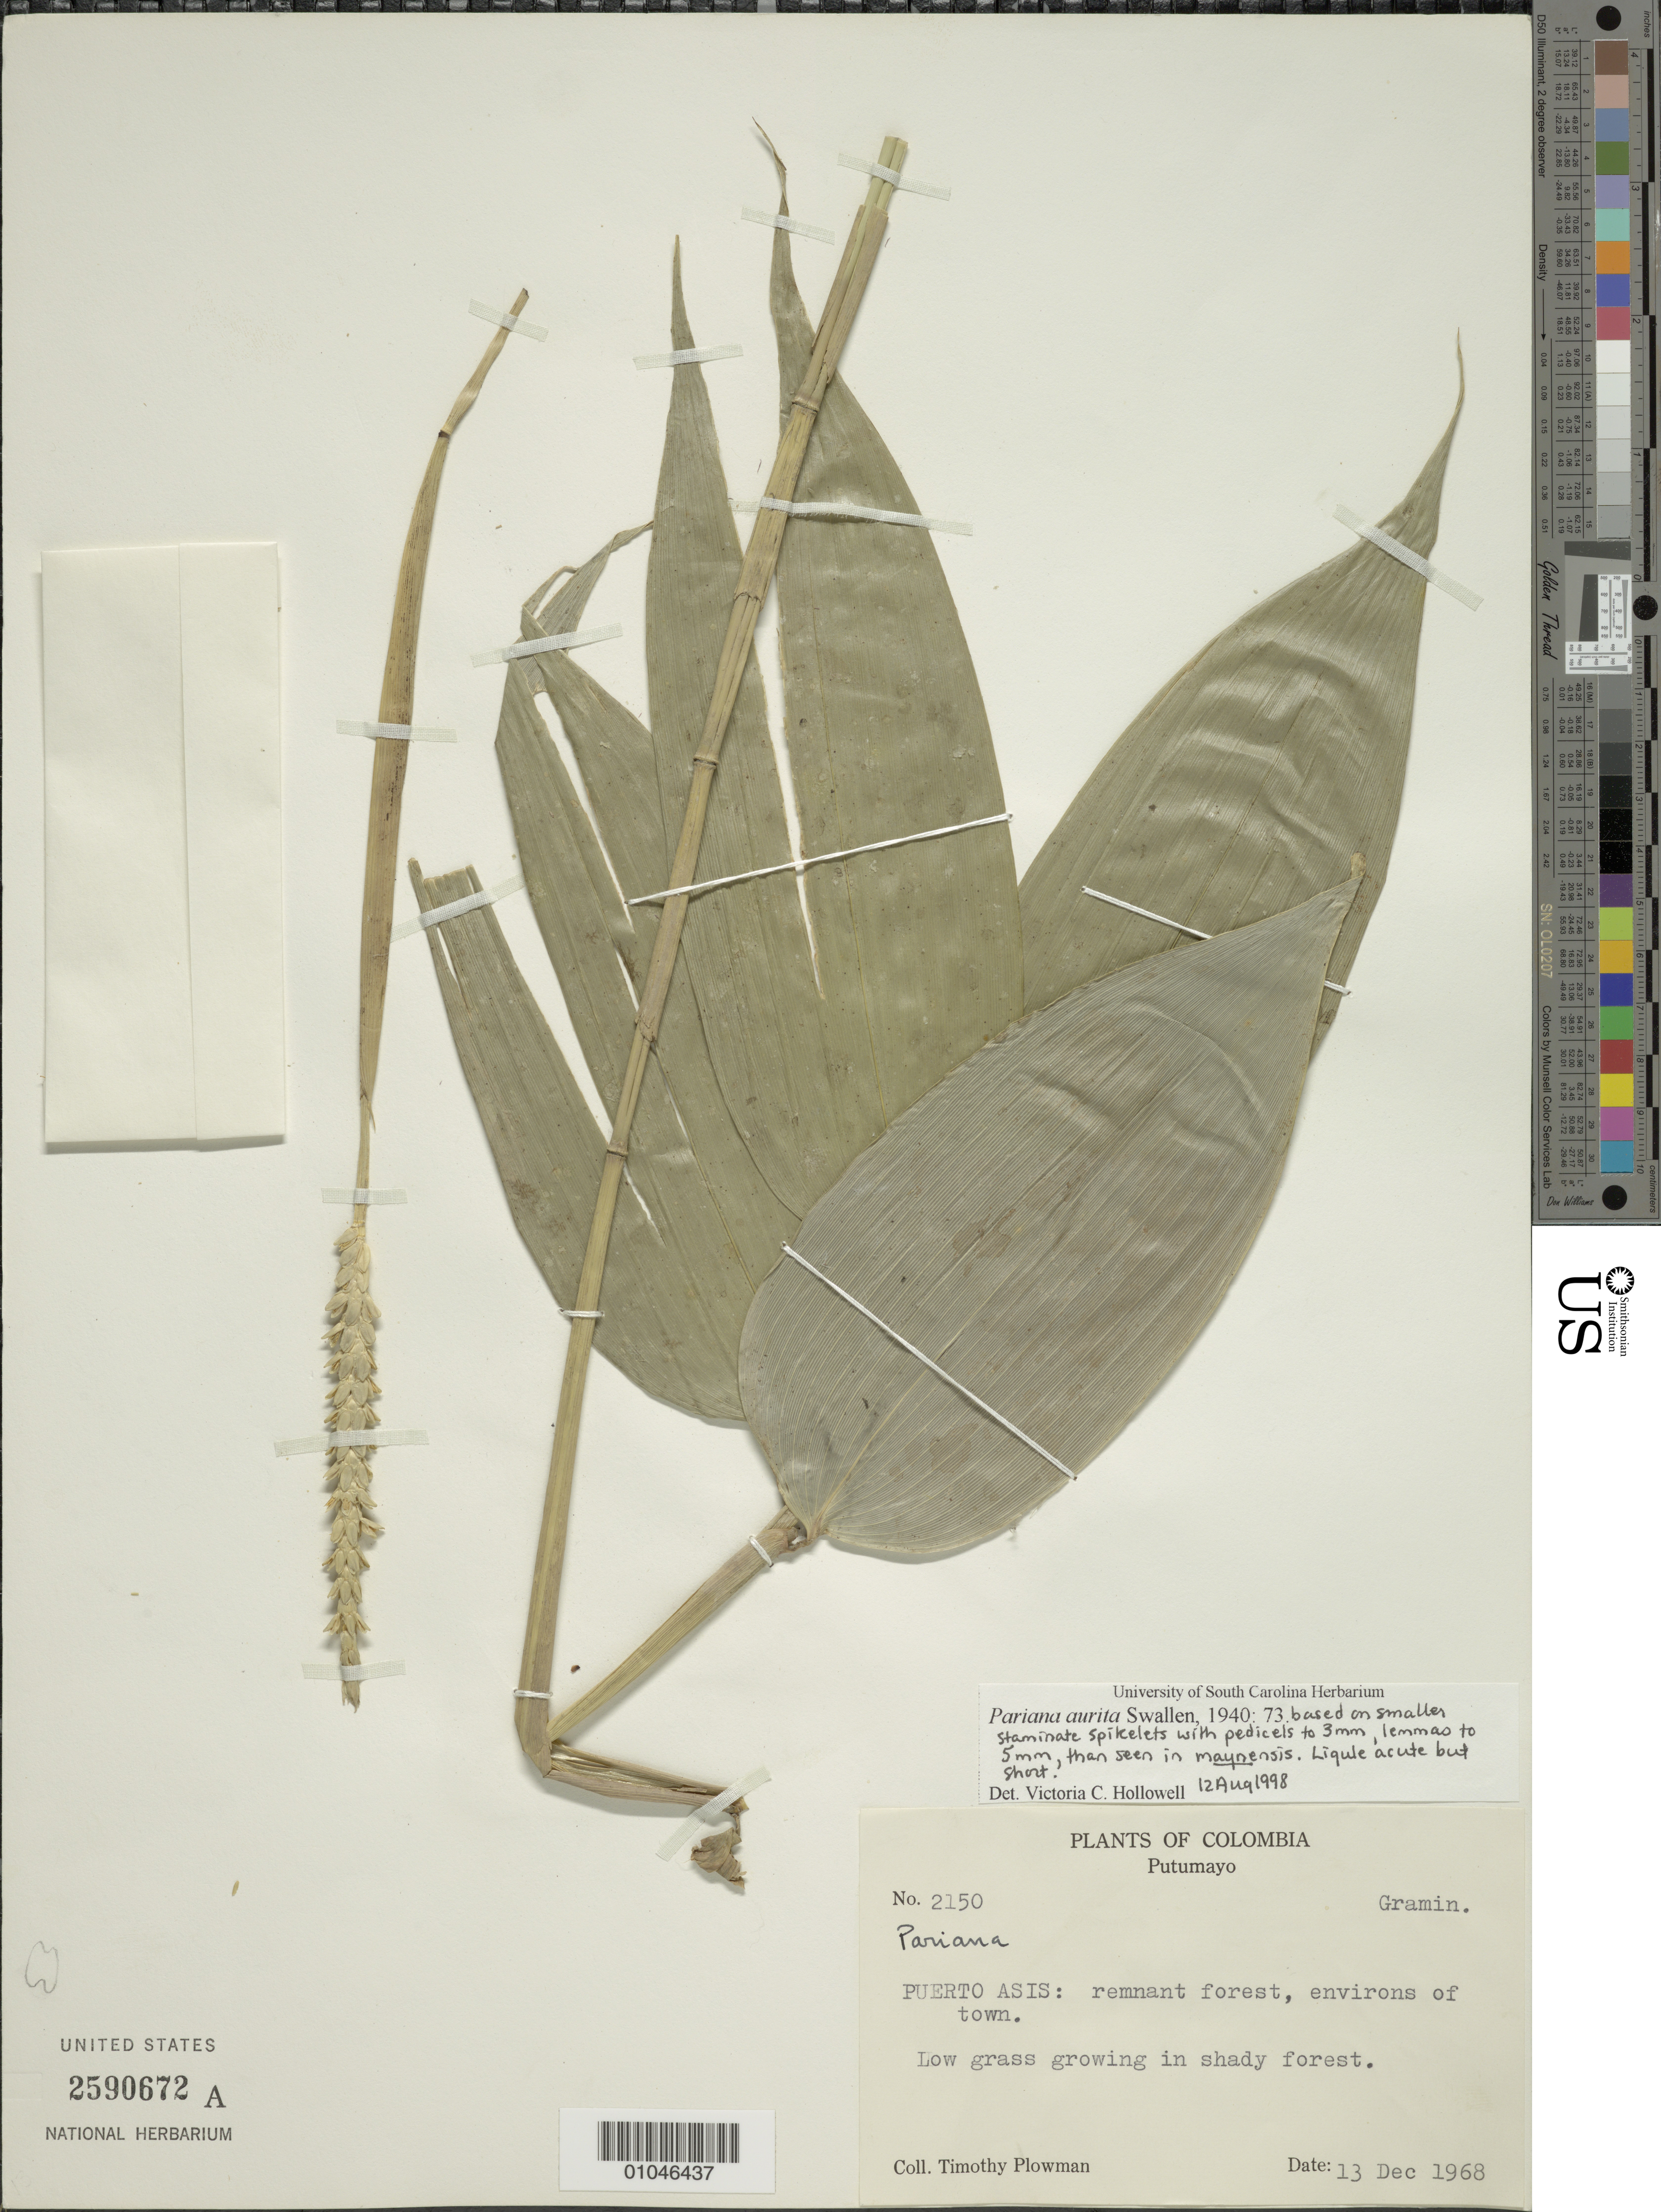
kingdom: Plantae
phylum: Tracheophyta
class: Liliopsida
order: Poales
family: Poaceae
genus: Pariana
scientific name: Pariana aurita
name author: Swallen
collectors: T. Plowman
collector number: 2150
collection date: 1968-12-13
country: Colombia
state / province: Putumayo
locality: Puerto Asis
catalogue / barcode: US 2590672A